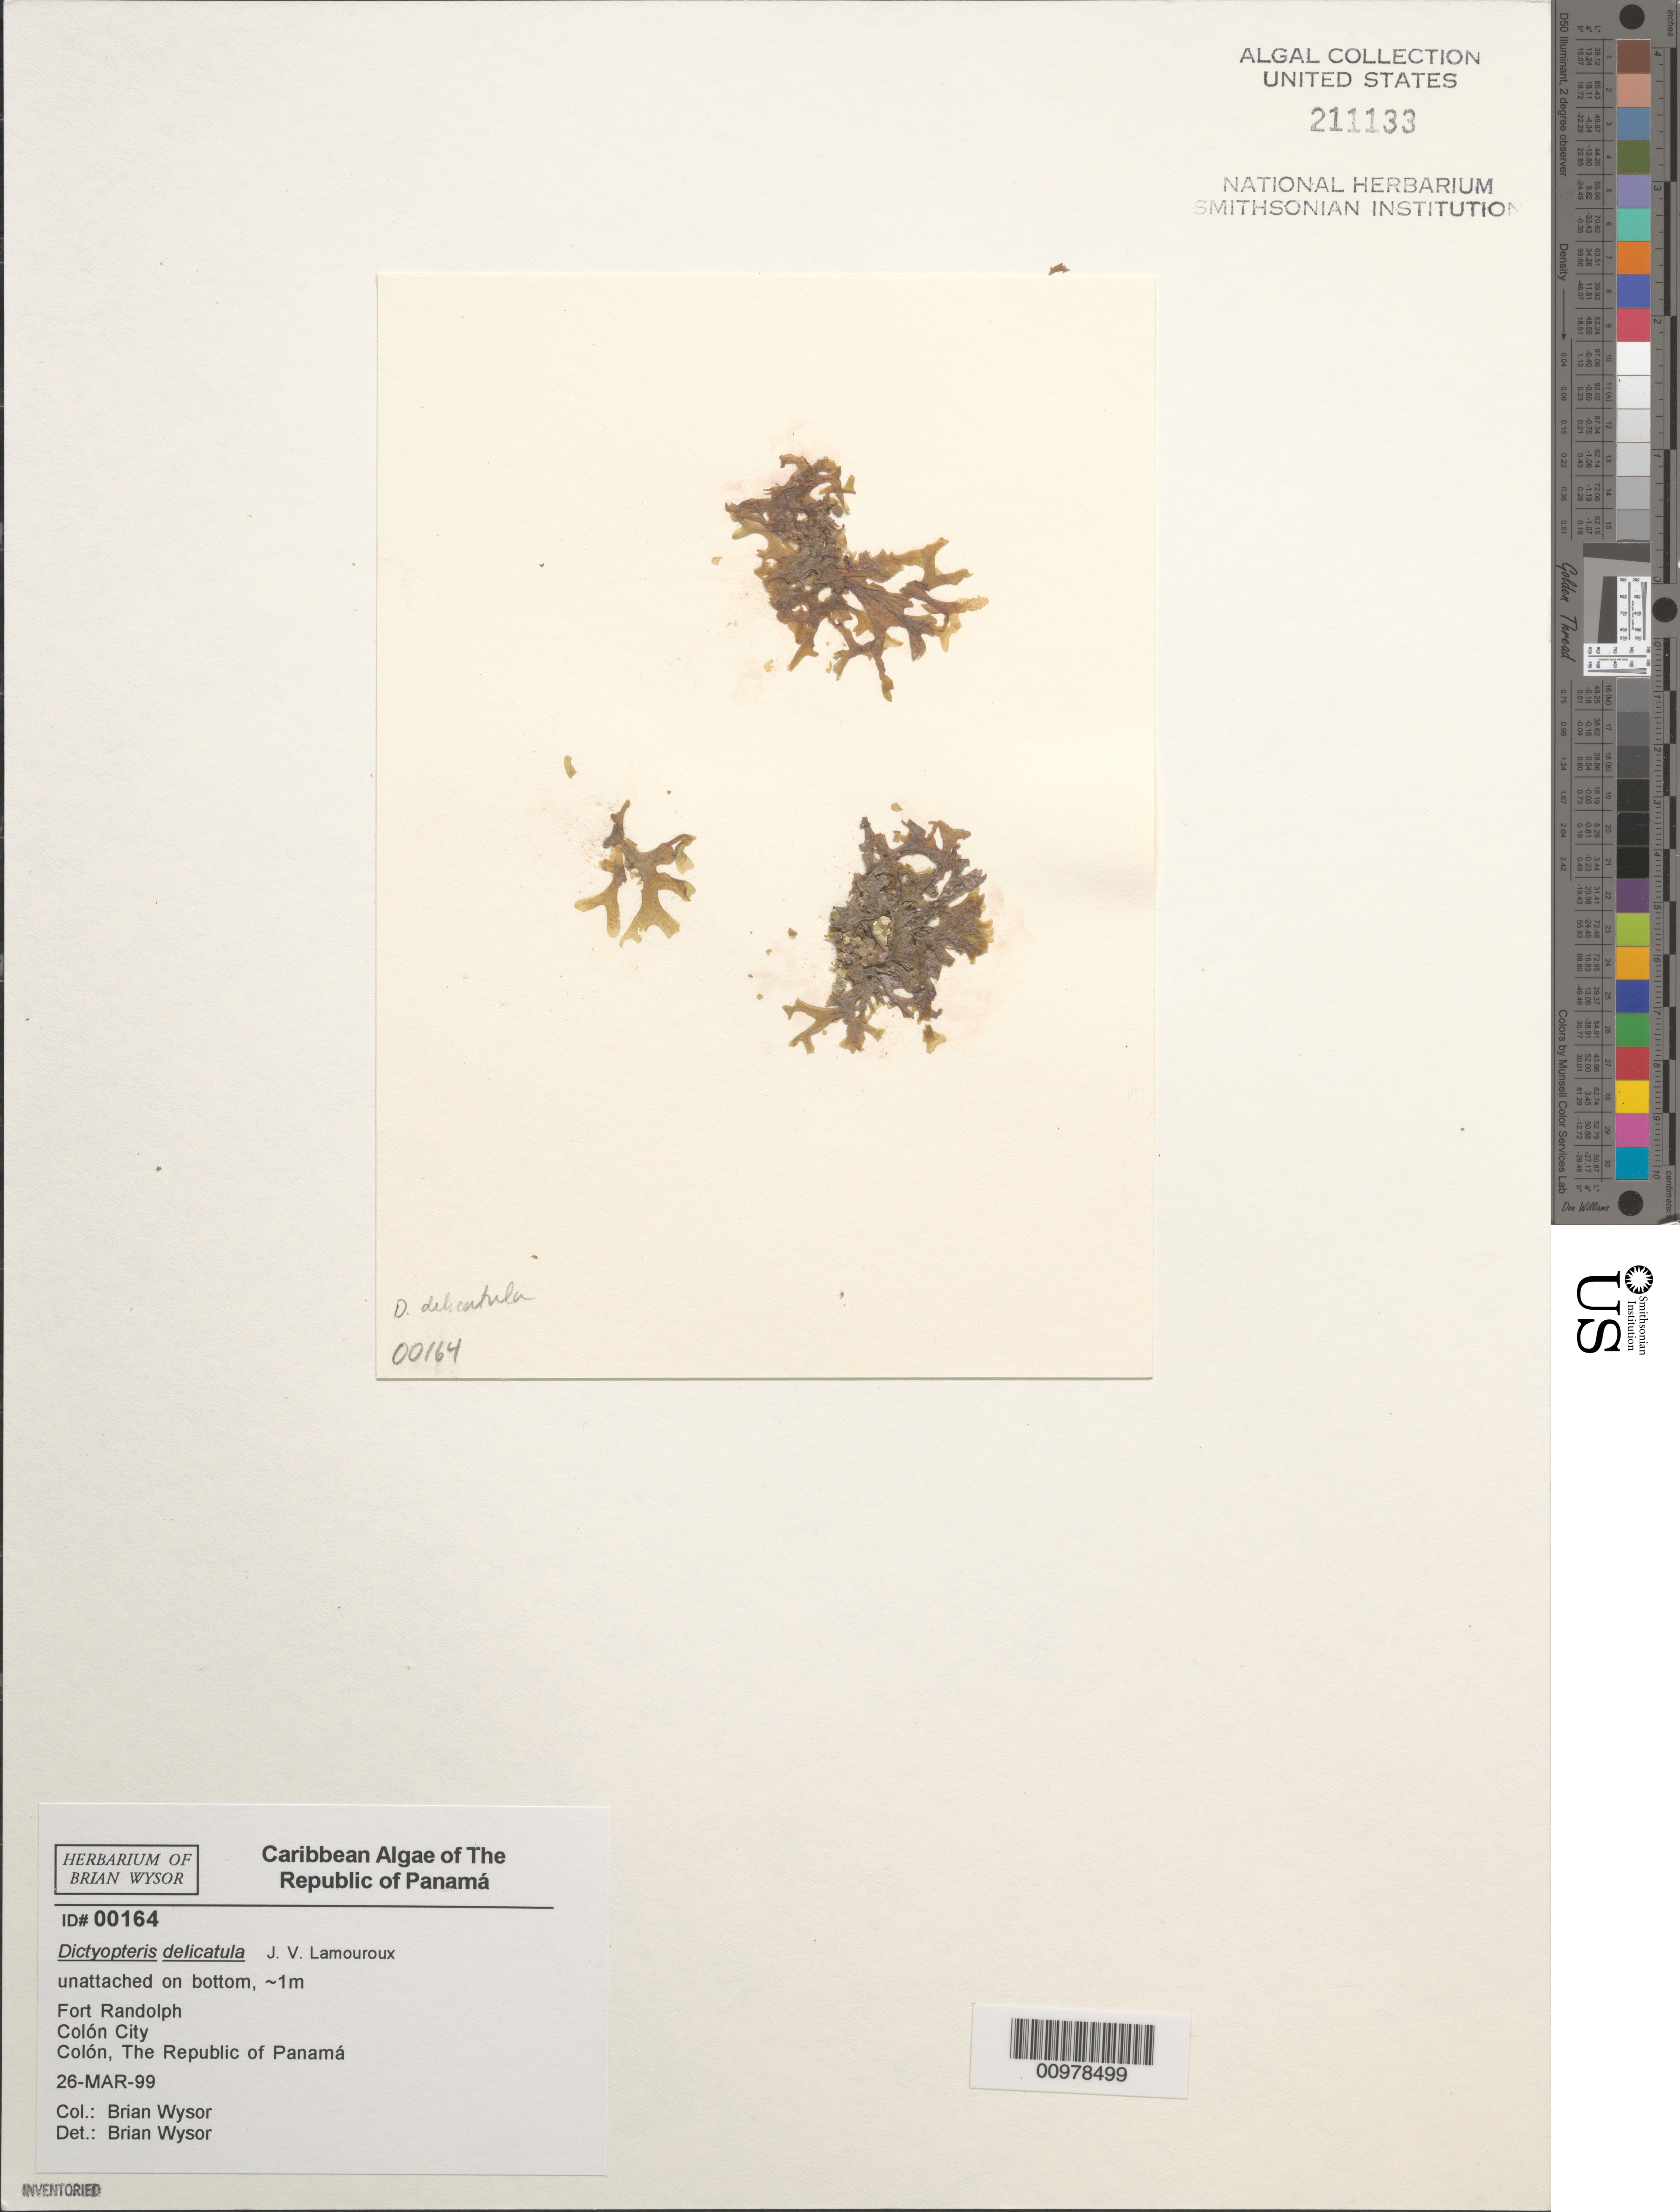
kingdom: Chromista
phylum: Ochrophyta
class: Phaeophyceae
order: Dictyotales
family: Dictyotaceae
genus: Dictyopteris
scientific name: Dictyopteris delicatula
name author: J.V.Lamouroux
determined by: Wysor, B.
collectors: B. Wysor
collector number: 00164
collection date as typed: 26 Mar 1999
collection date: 1999-03-26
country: Panama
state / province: Colón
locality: Fort Randolph, Colón City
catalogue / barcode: US 211133